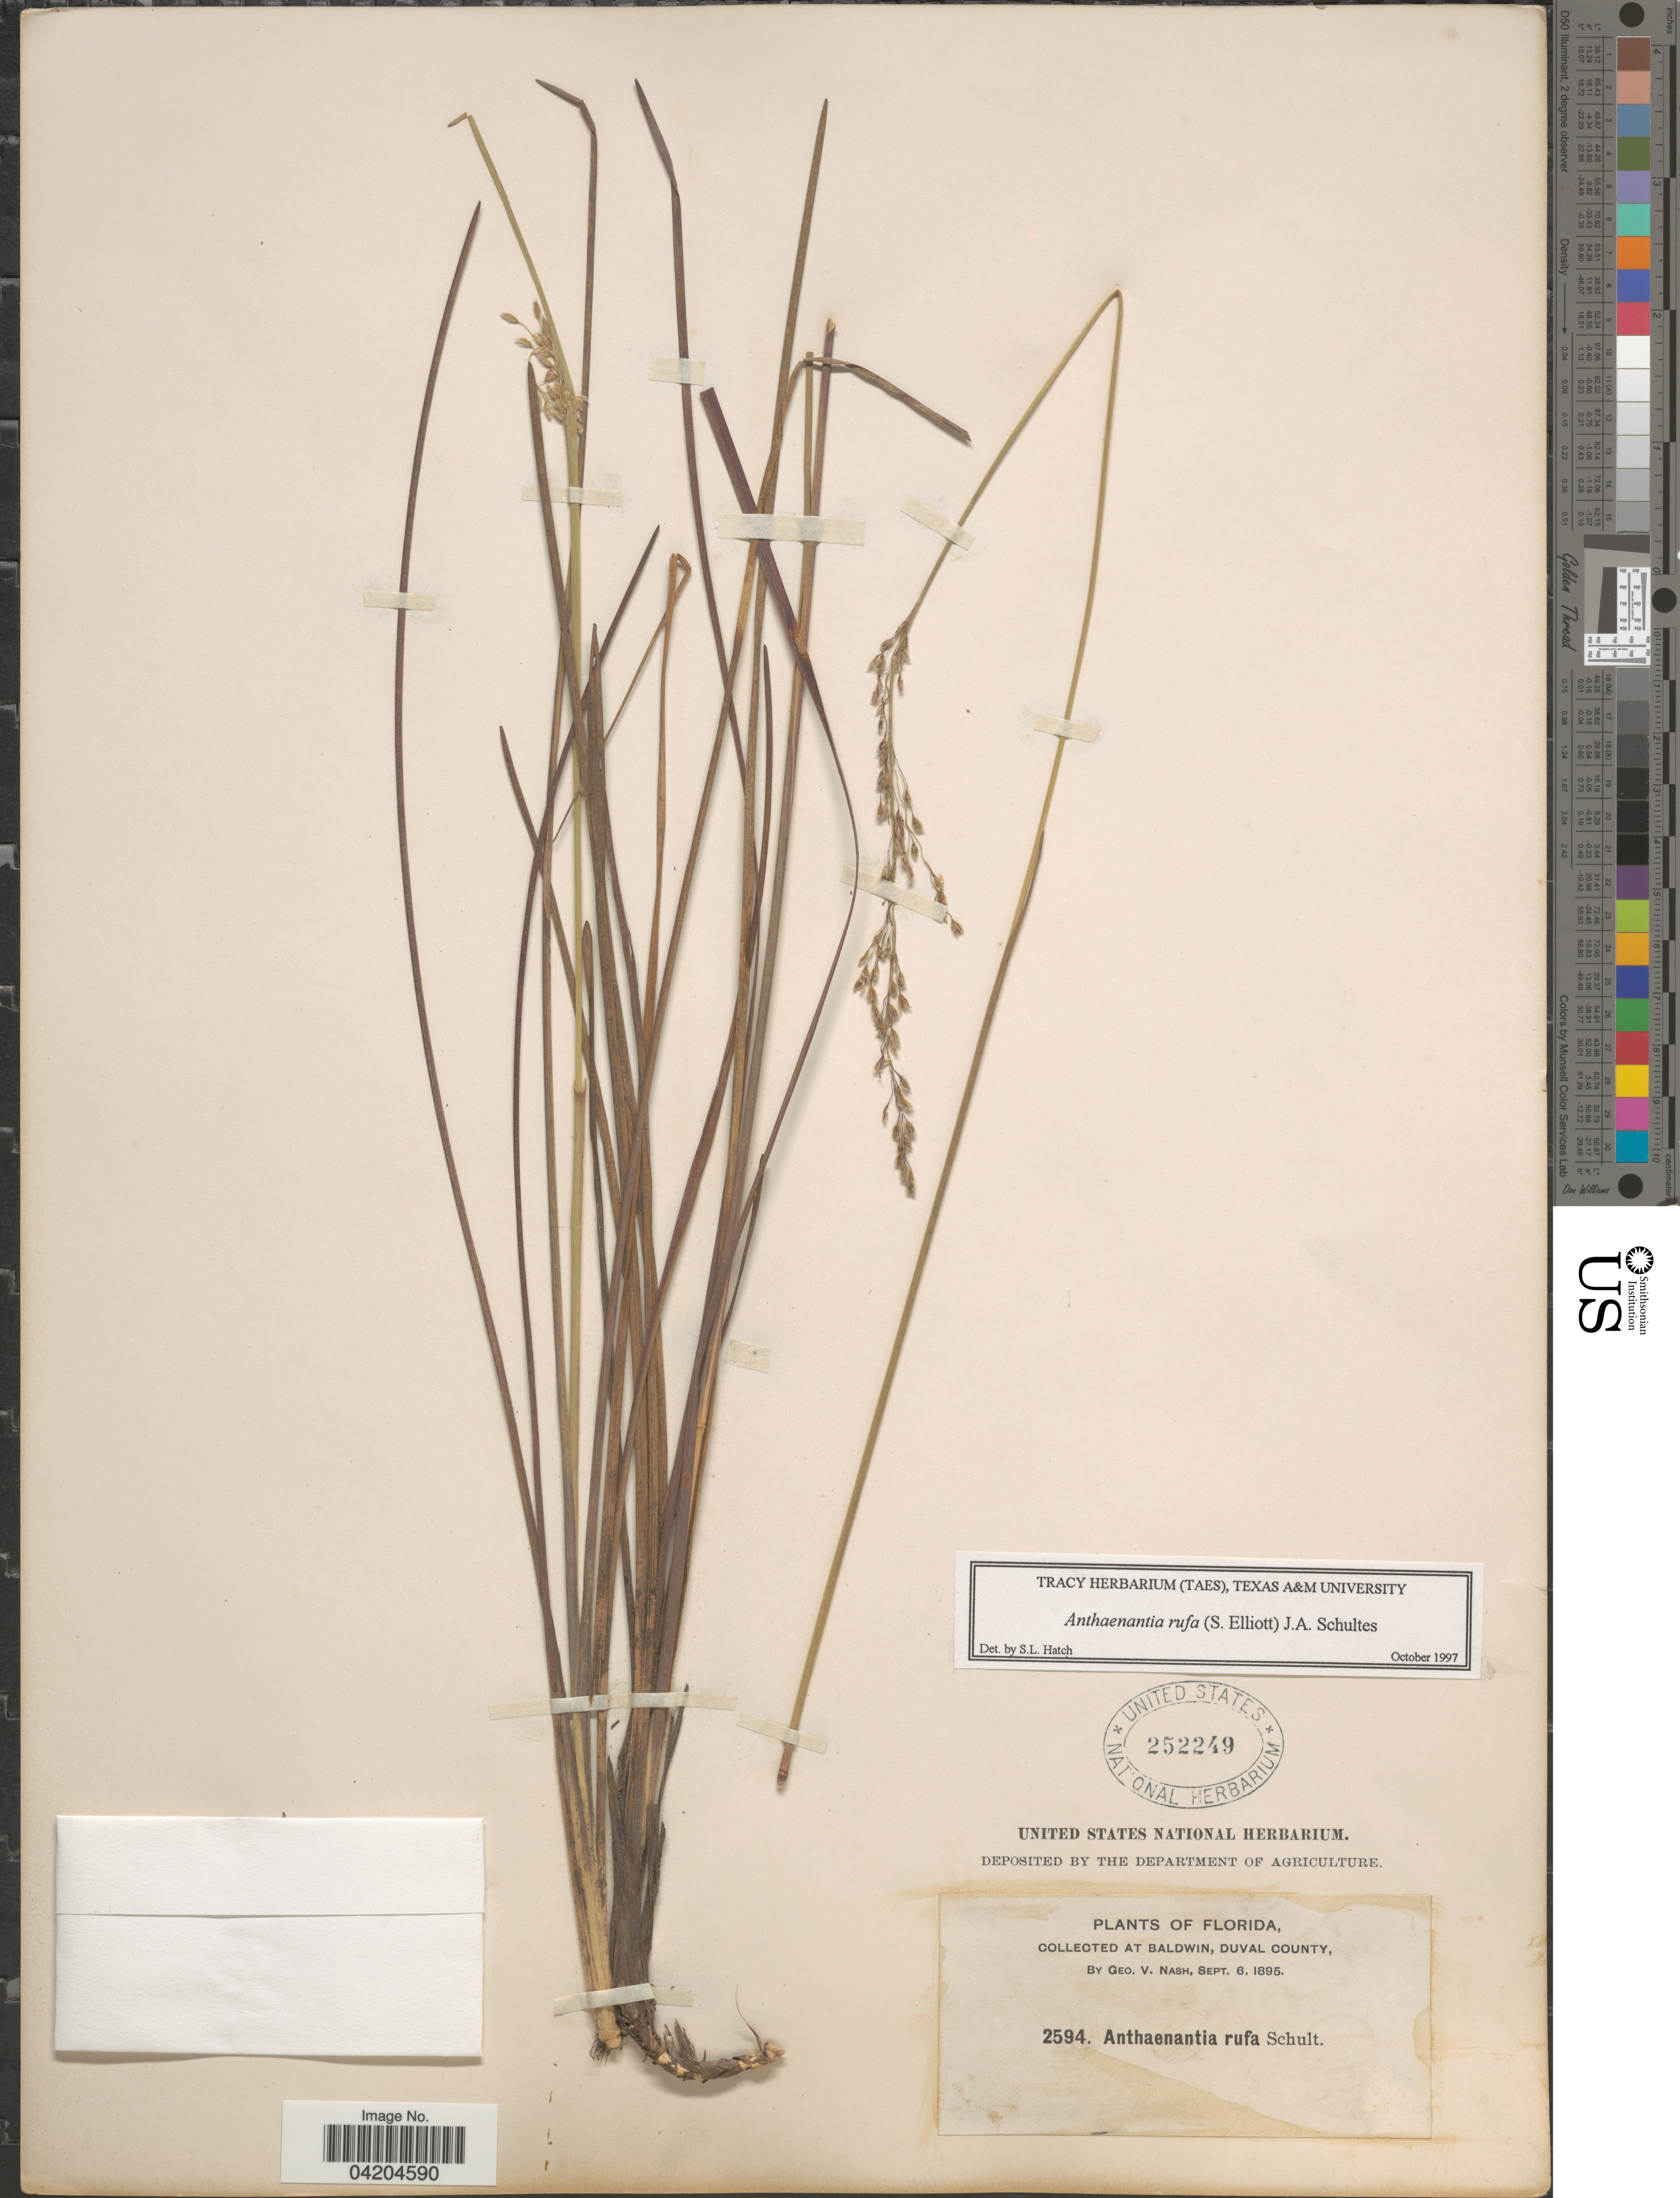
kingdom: Plantae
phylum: Tracheophyta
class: Liliopsida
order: Poales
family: Poaceae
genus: Anthaenantia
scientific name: Anthaenantia rufa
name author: (Elliott) Schult.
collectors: G. V. Nash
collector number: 2594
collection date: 1895-09-06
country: United States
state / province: Florida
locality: Baldwin, Duval County.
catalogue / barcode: US 252249